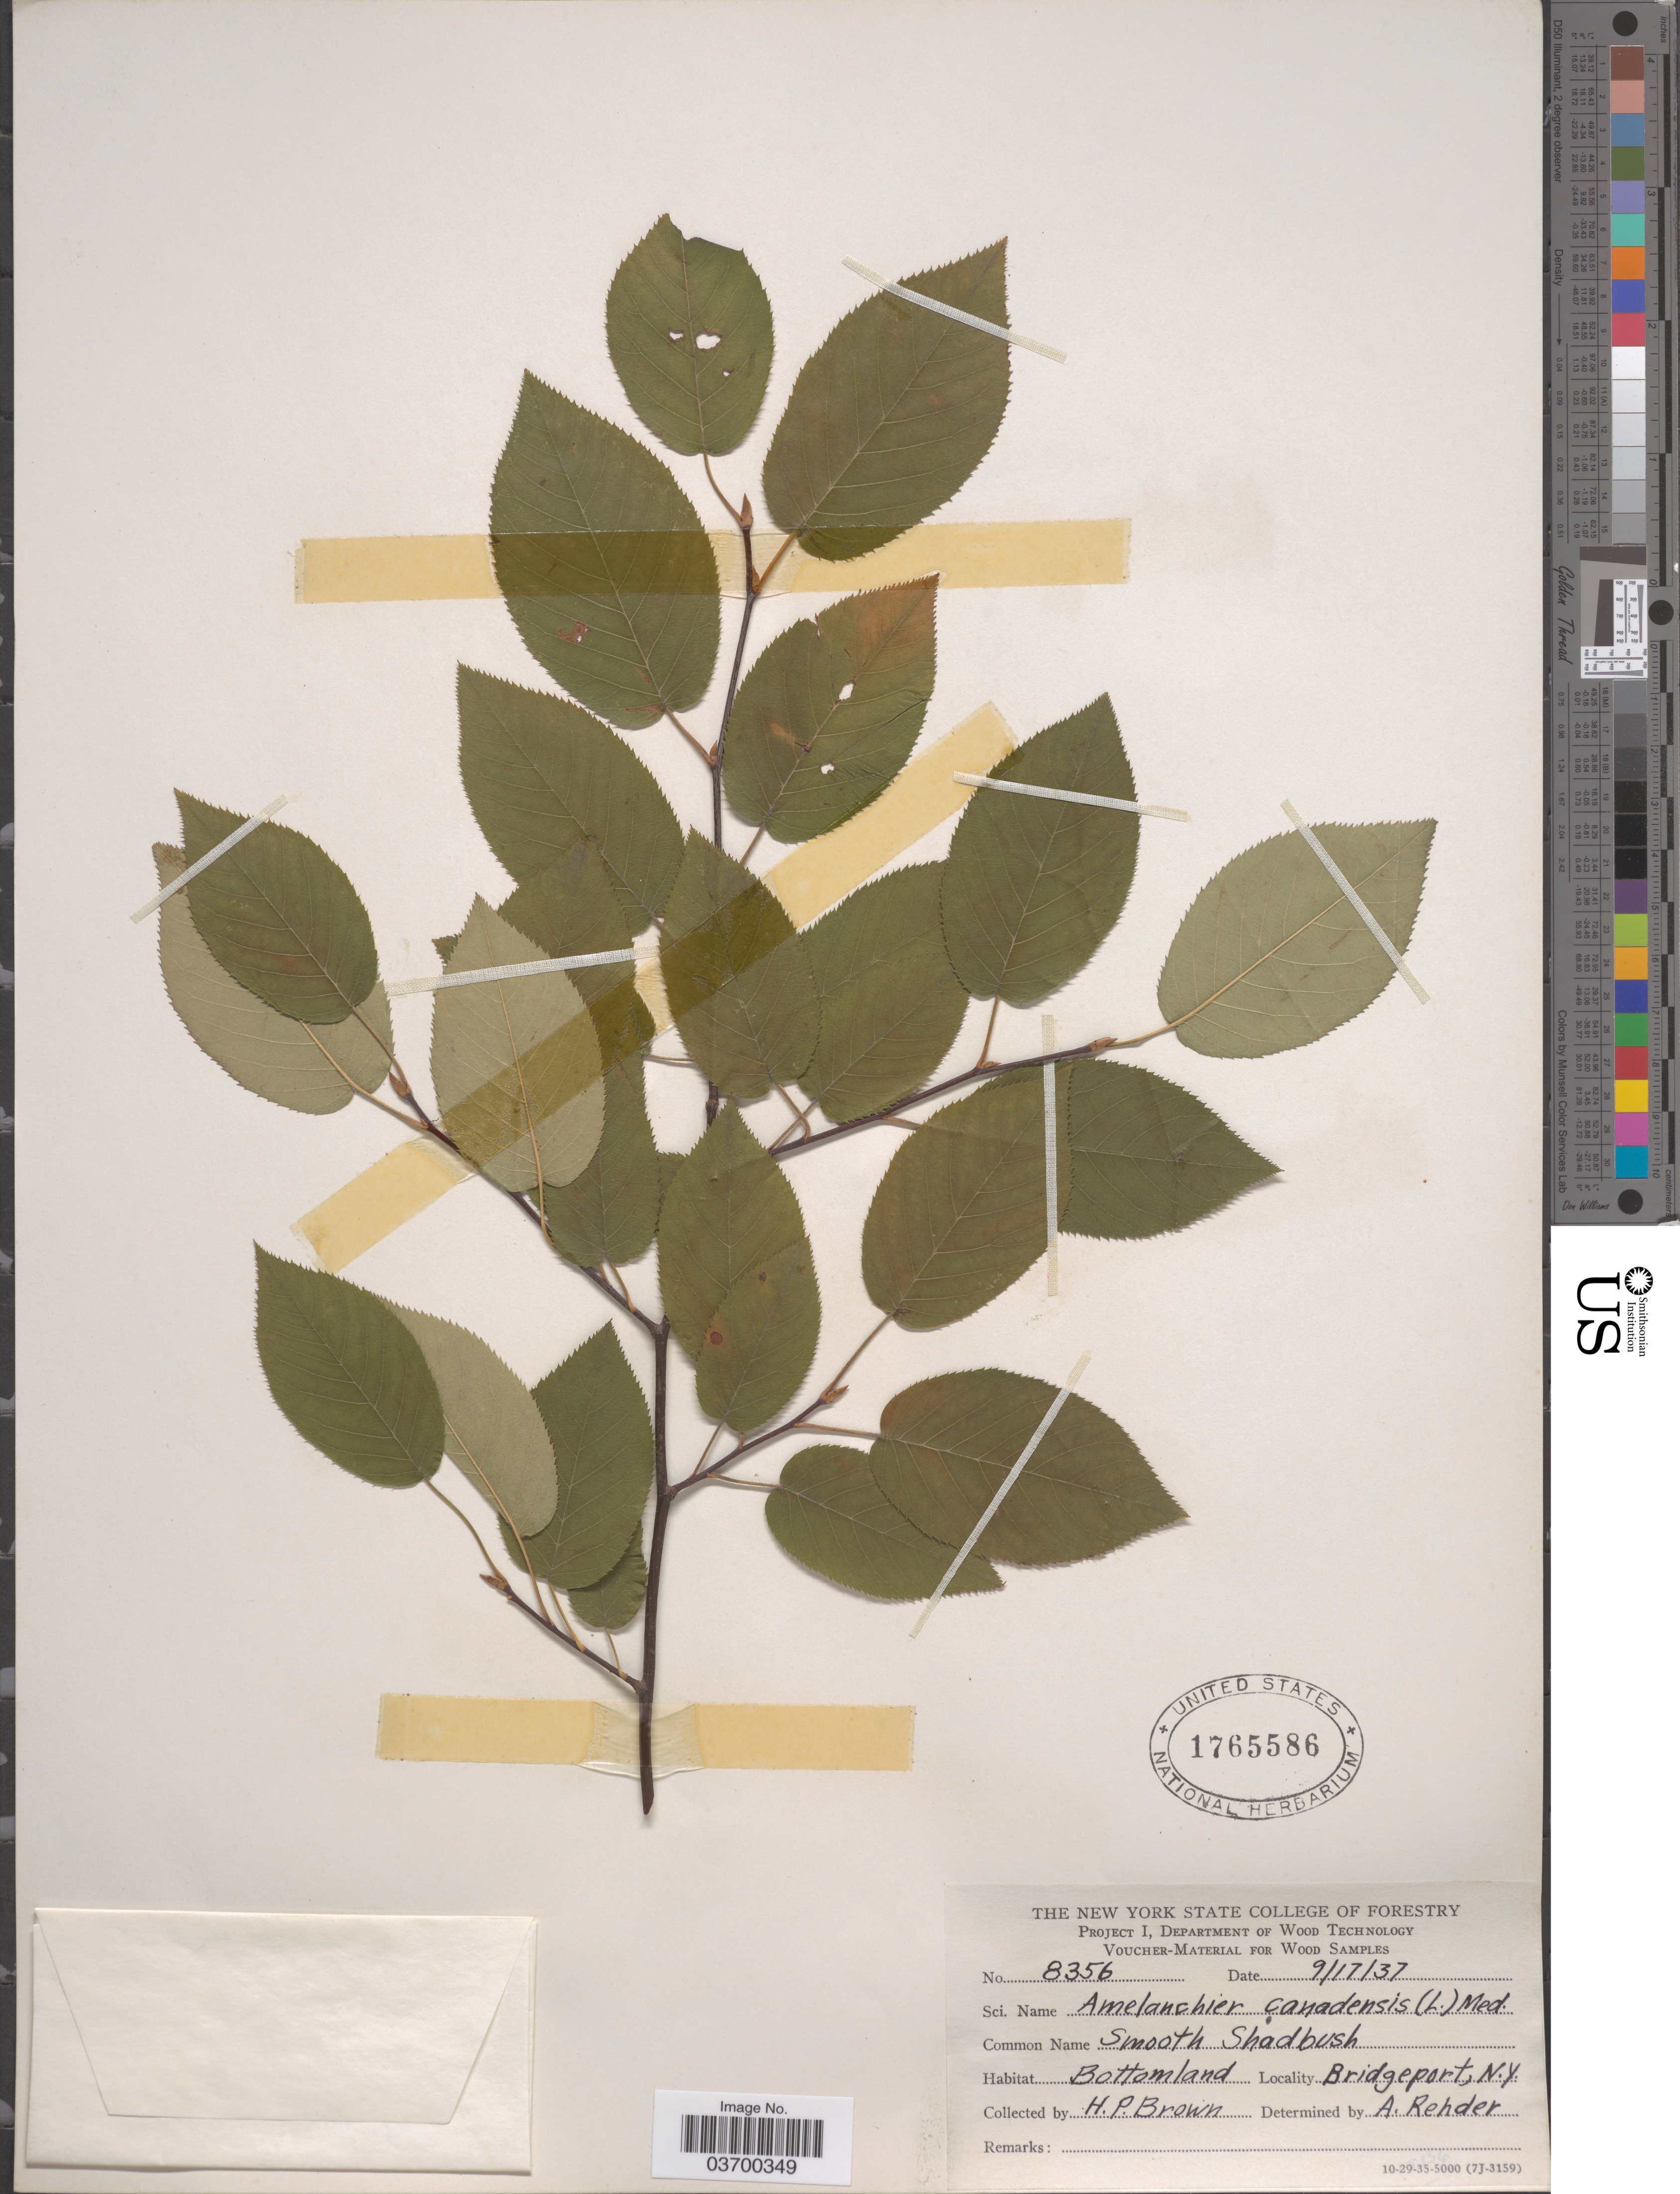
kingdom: Plantae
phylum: Tracheophyta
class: Magnoliopsida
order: Rosales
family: Rosaceae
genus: Amelanchier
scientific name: Amelanchier canadensis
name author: (L.) Medic.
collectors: H. P. Brown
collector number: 8356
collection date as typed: Transcribed d/m/y: 17/9/37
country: United States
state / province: New York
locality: Bottomland, Bridgeport.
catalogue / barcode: US 1765586